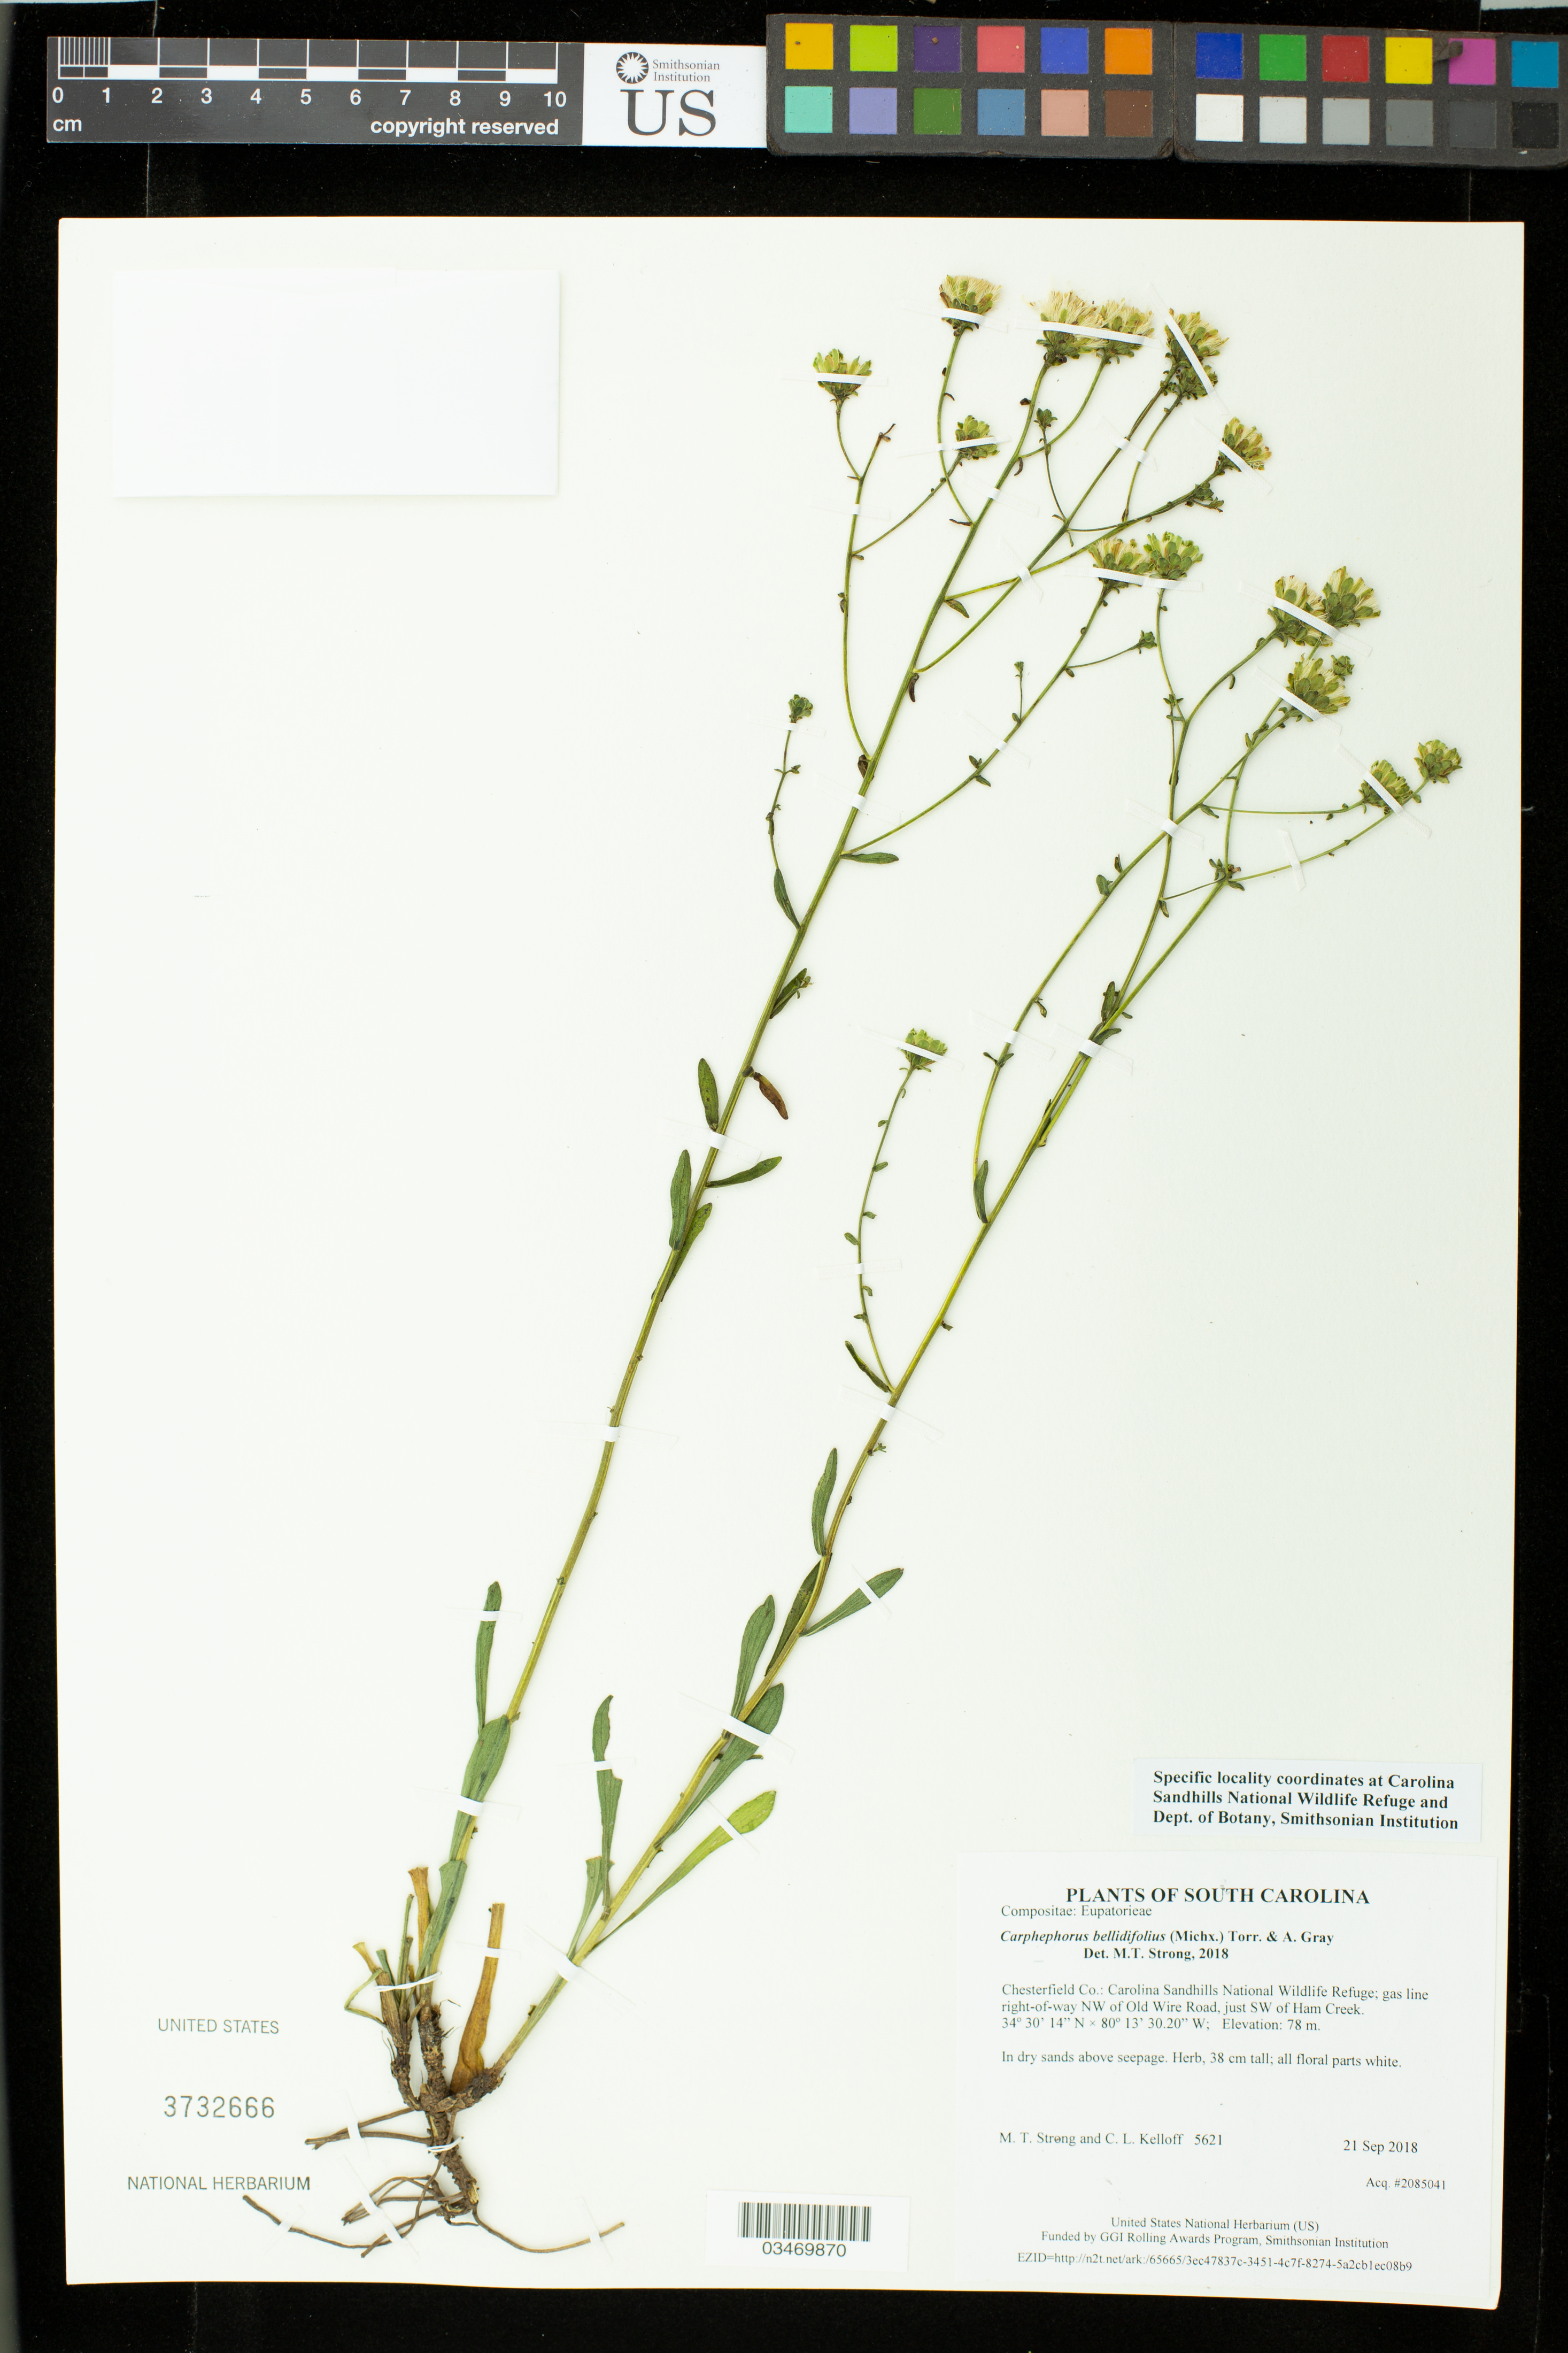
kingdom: Plantae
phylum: Tracheophyta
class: Magnoliopsida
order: Asterales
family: Asteraceae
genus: Carphephorus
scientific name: Carphephorus bellidifolius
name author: (Michx.) Torr. & A. Gray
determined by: Strong, M. T., (US), Smithsonian Institution - National Museum of Natural History (UNITED STATES)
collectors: M. T. Strong & C. L. Kelloff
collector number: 5621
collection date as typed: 21 Sep 2018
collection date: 2018-09-21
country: United States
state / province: South Carolina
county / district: Chesterfield Co.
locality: Carolina Sandhills National Wildlife Refuge; gas line right-of-way NW of Old Wire Road, just SW of Ham Creek.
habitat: In dry sands bordering seepage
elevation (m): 78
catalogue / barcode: US 3732666